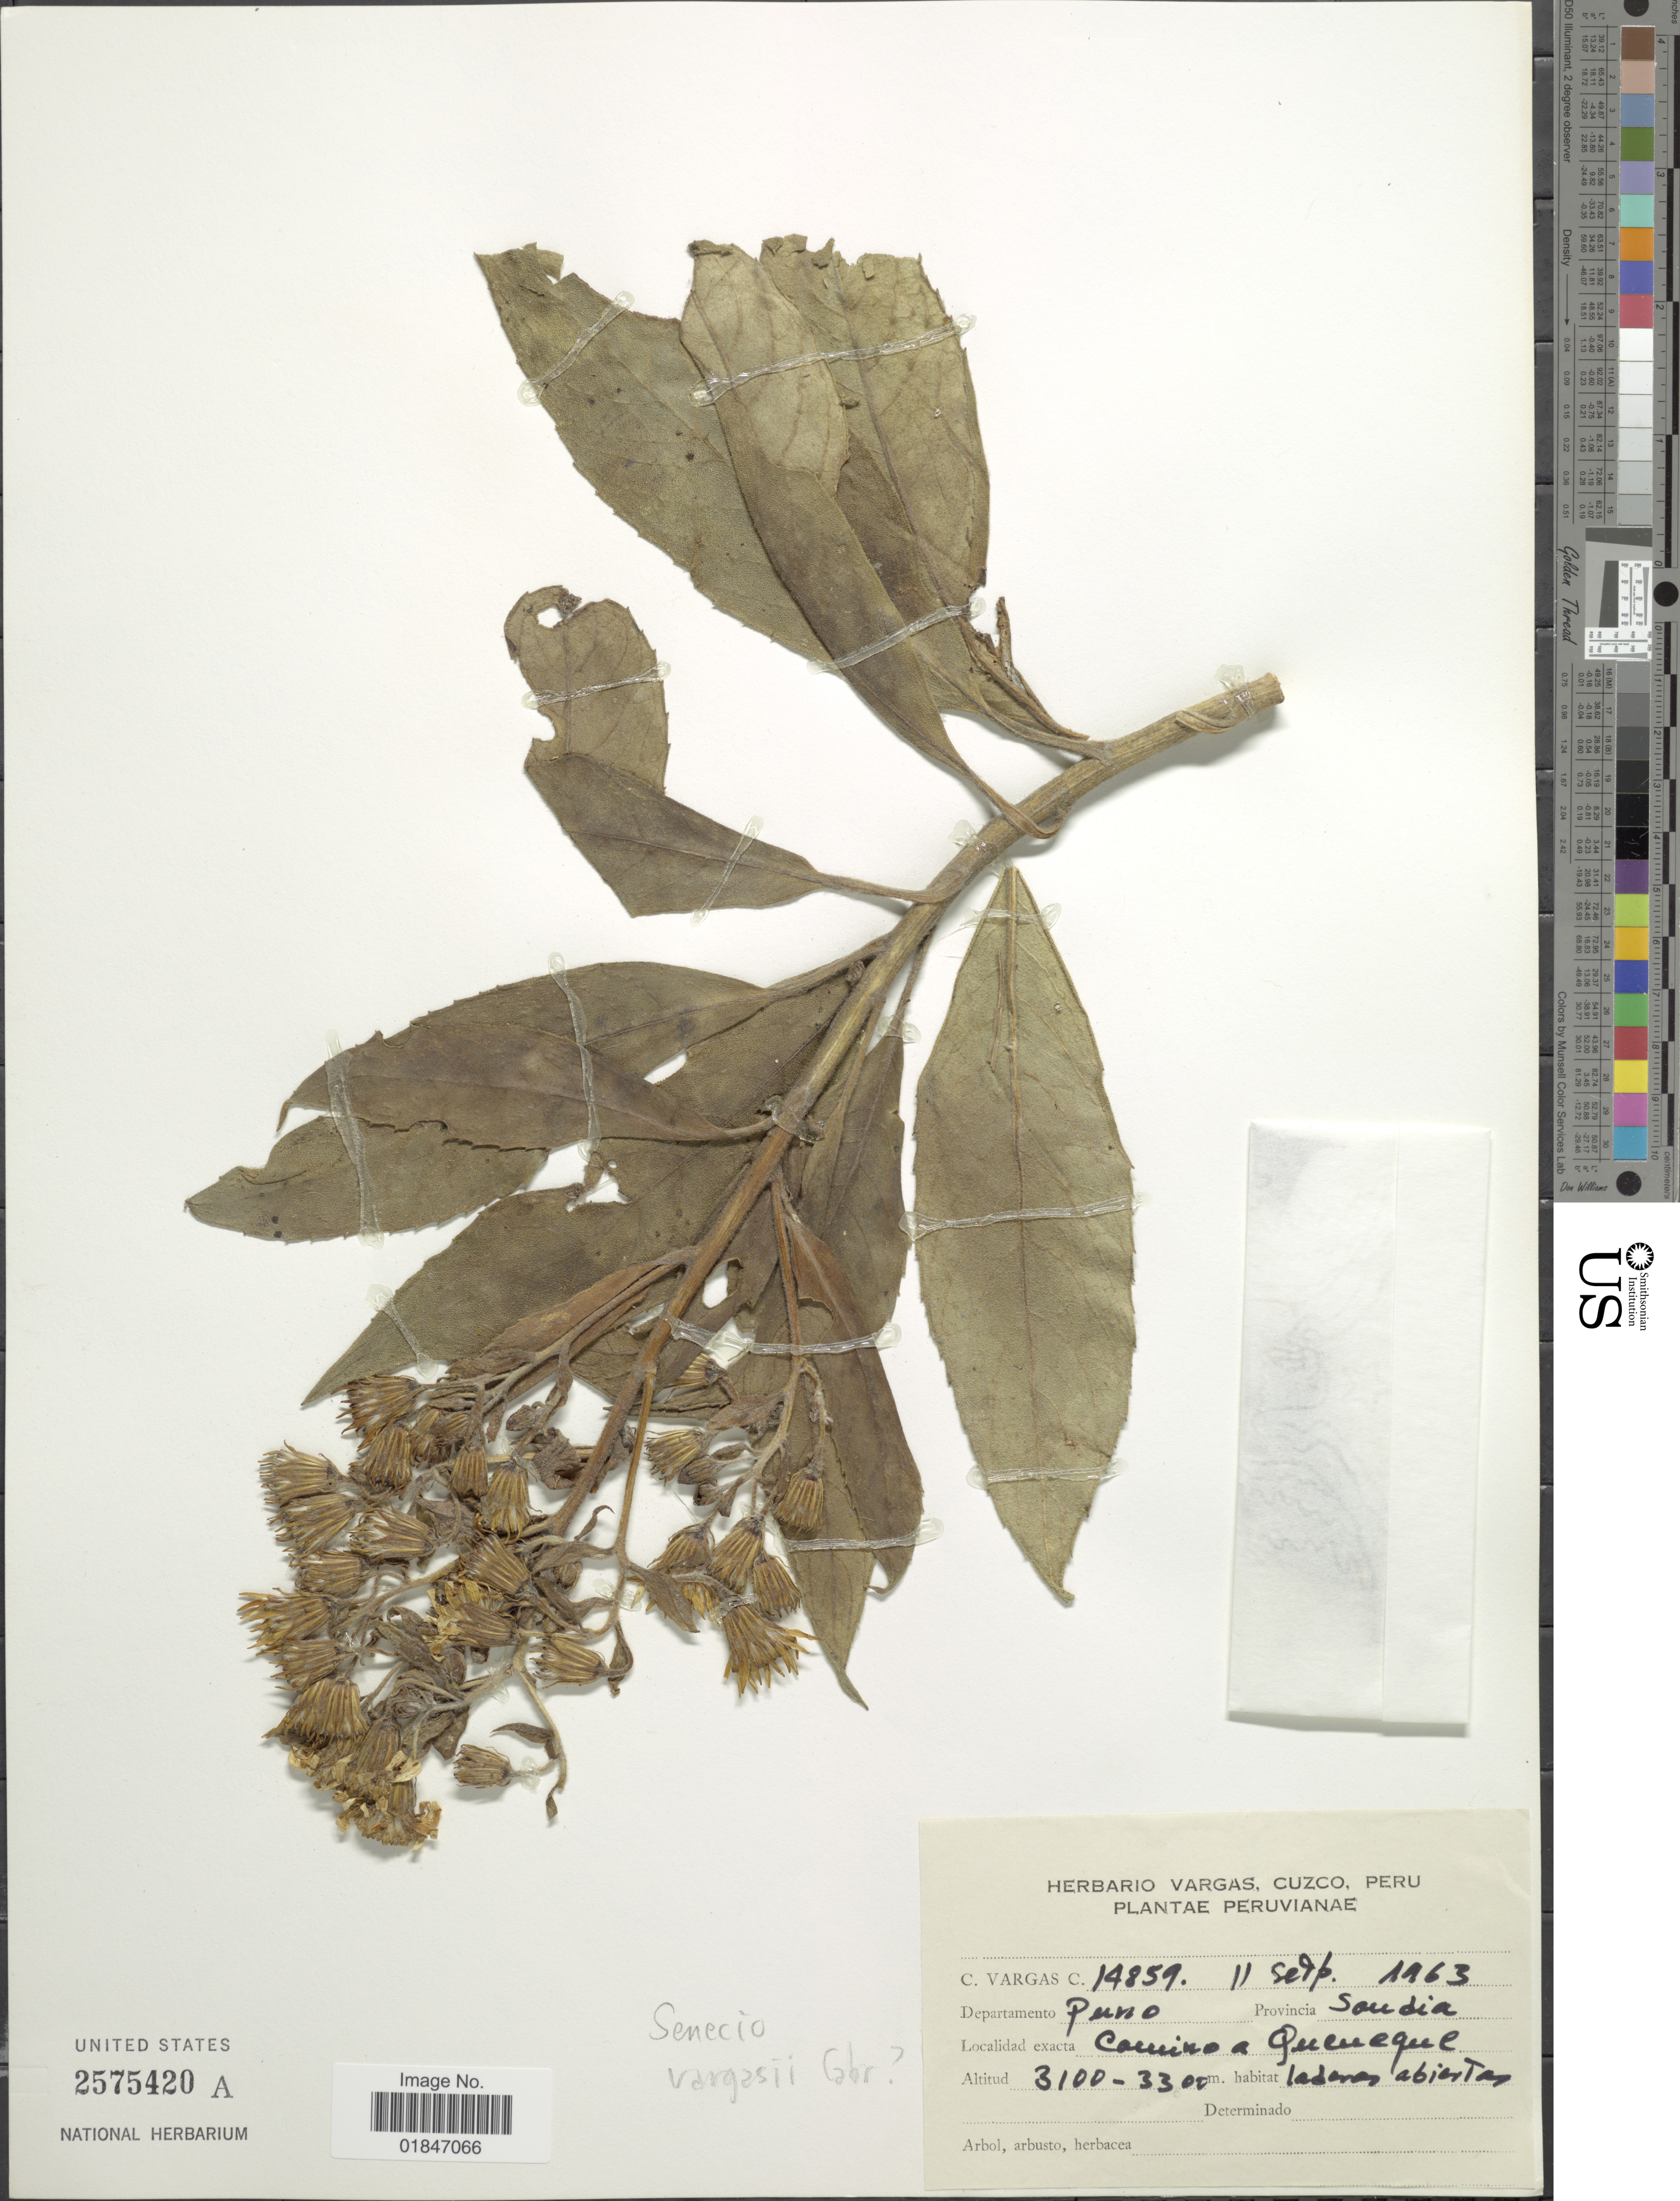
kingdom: Plantae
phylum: Tracheophyta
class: Magnoliopsida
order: Asterales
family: Asteraceae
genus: Dendrophorbium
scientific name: Dendrophorbium vargasii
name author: (Cabrera) H. Beltran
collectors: C. Vargas Calderón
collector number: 14859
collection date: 1963-09-11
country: Peru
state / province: Puno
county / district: Sandia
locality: Camino a Queneque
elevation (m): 3100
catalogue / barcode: US 2575420A